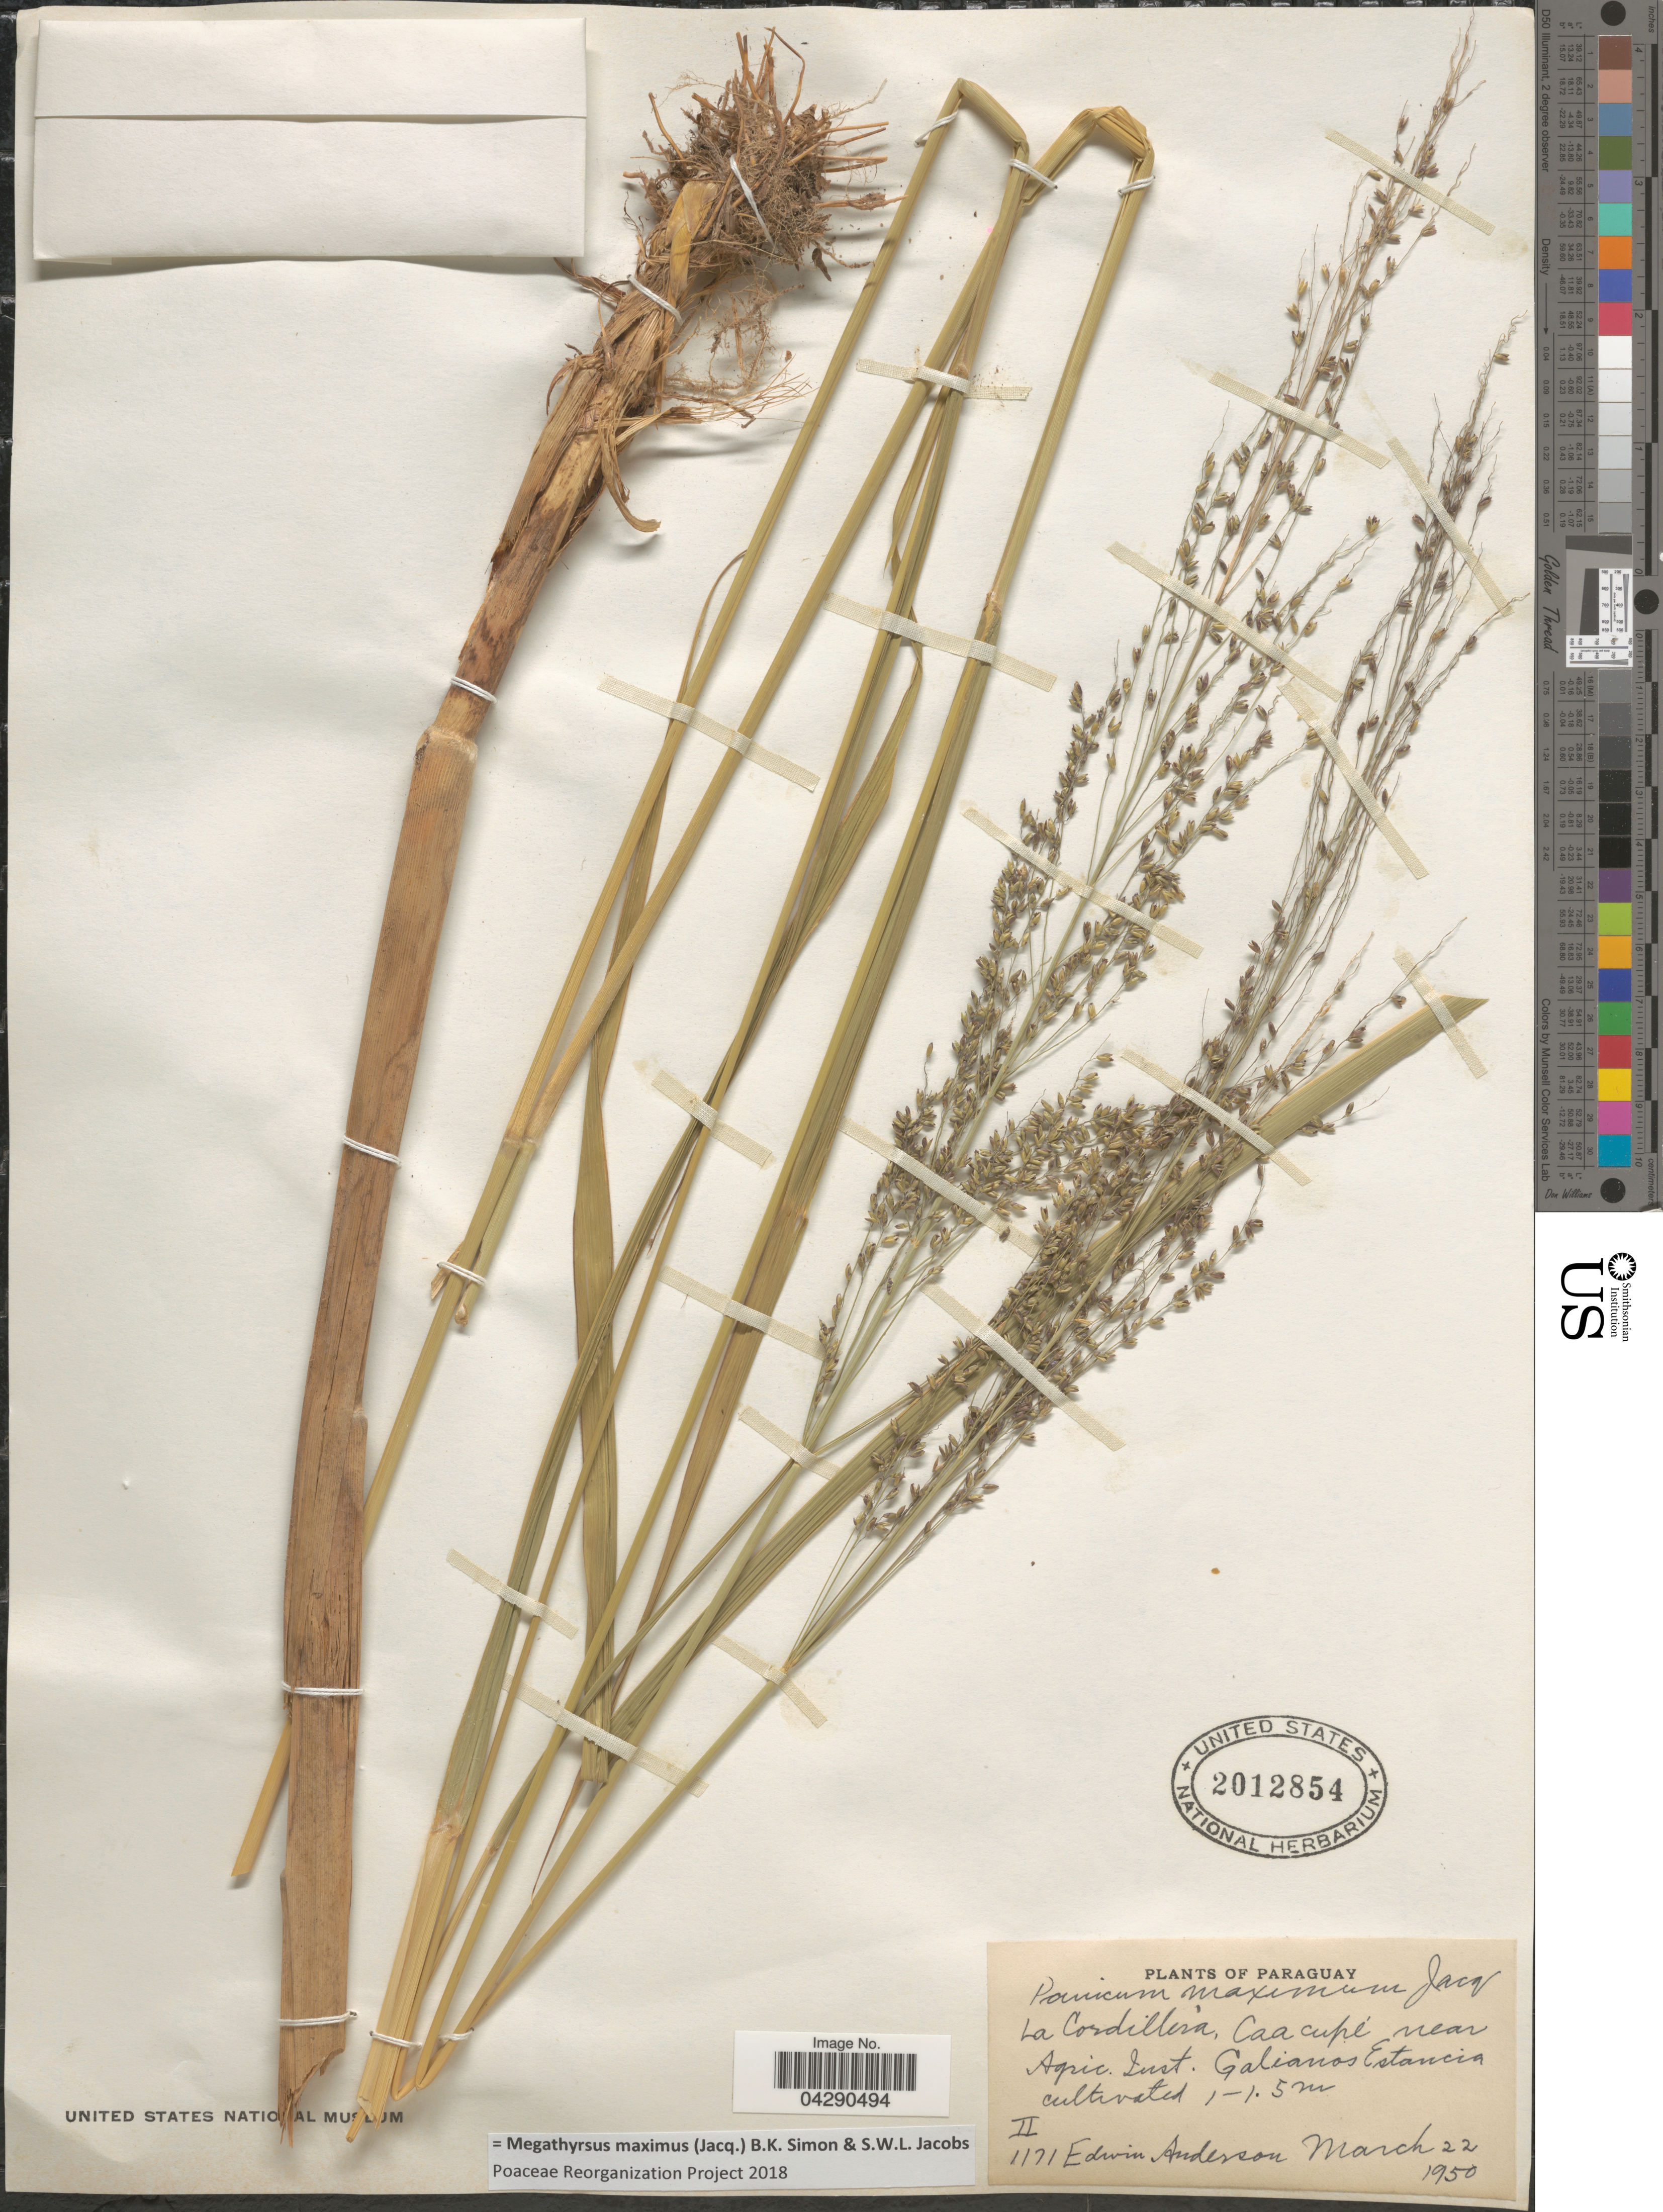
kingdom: Plantae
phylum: Tracheophyta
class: Liliopsida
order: Poales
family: Poaceae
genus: Megathyrsus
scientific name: Megathyrsus maximus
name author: (Jacq.) B.K. Simon & S.W.L. Jacobs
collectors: E. Anderson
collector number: II1171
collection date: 1950-03-22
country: Paraguay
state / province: Cordillera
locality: Caacupé, near Agric. Inst. Galianos Estancia.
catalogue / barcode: US 2012854